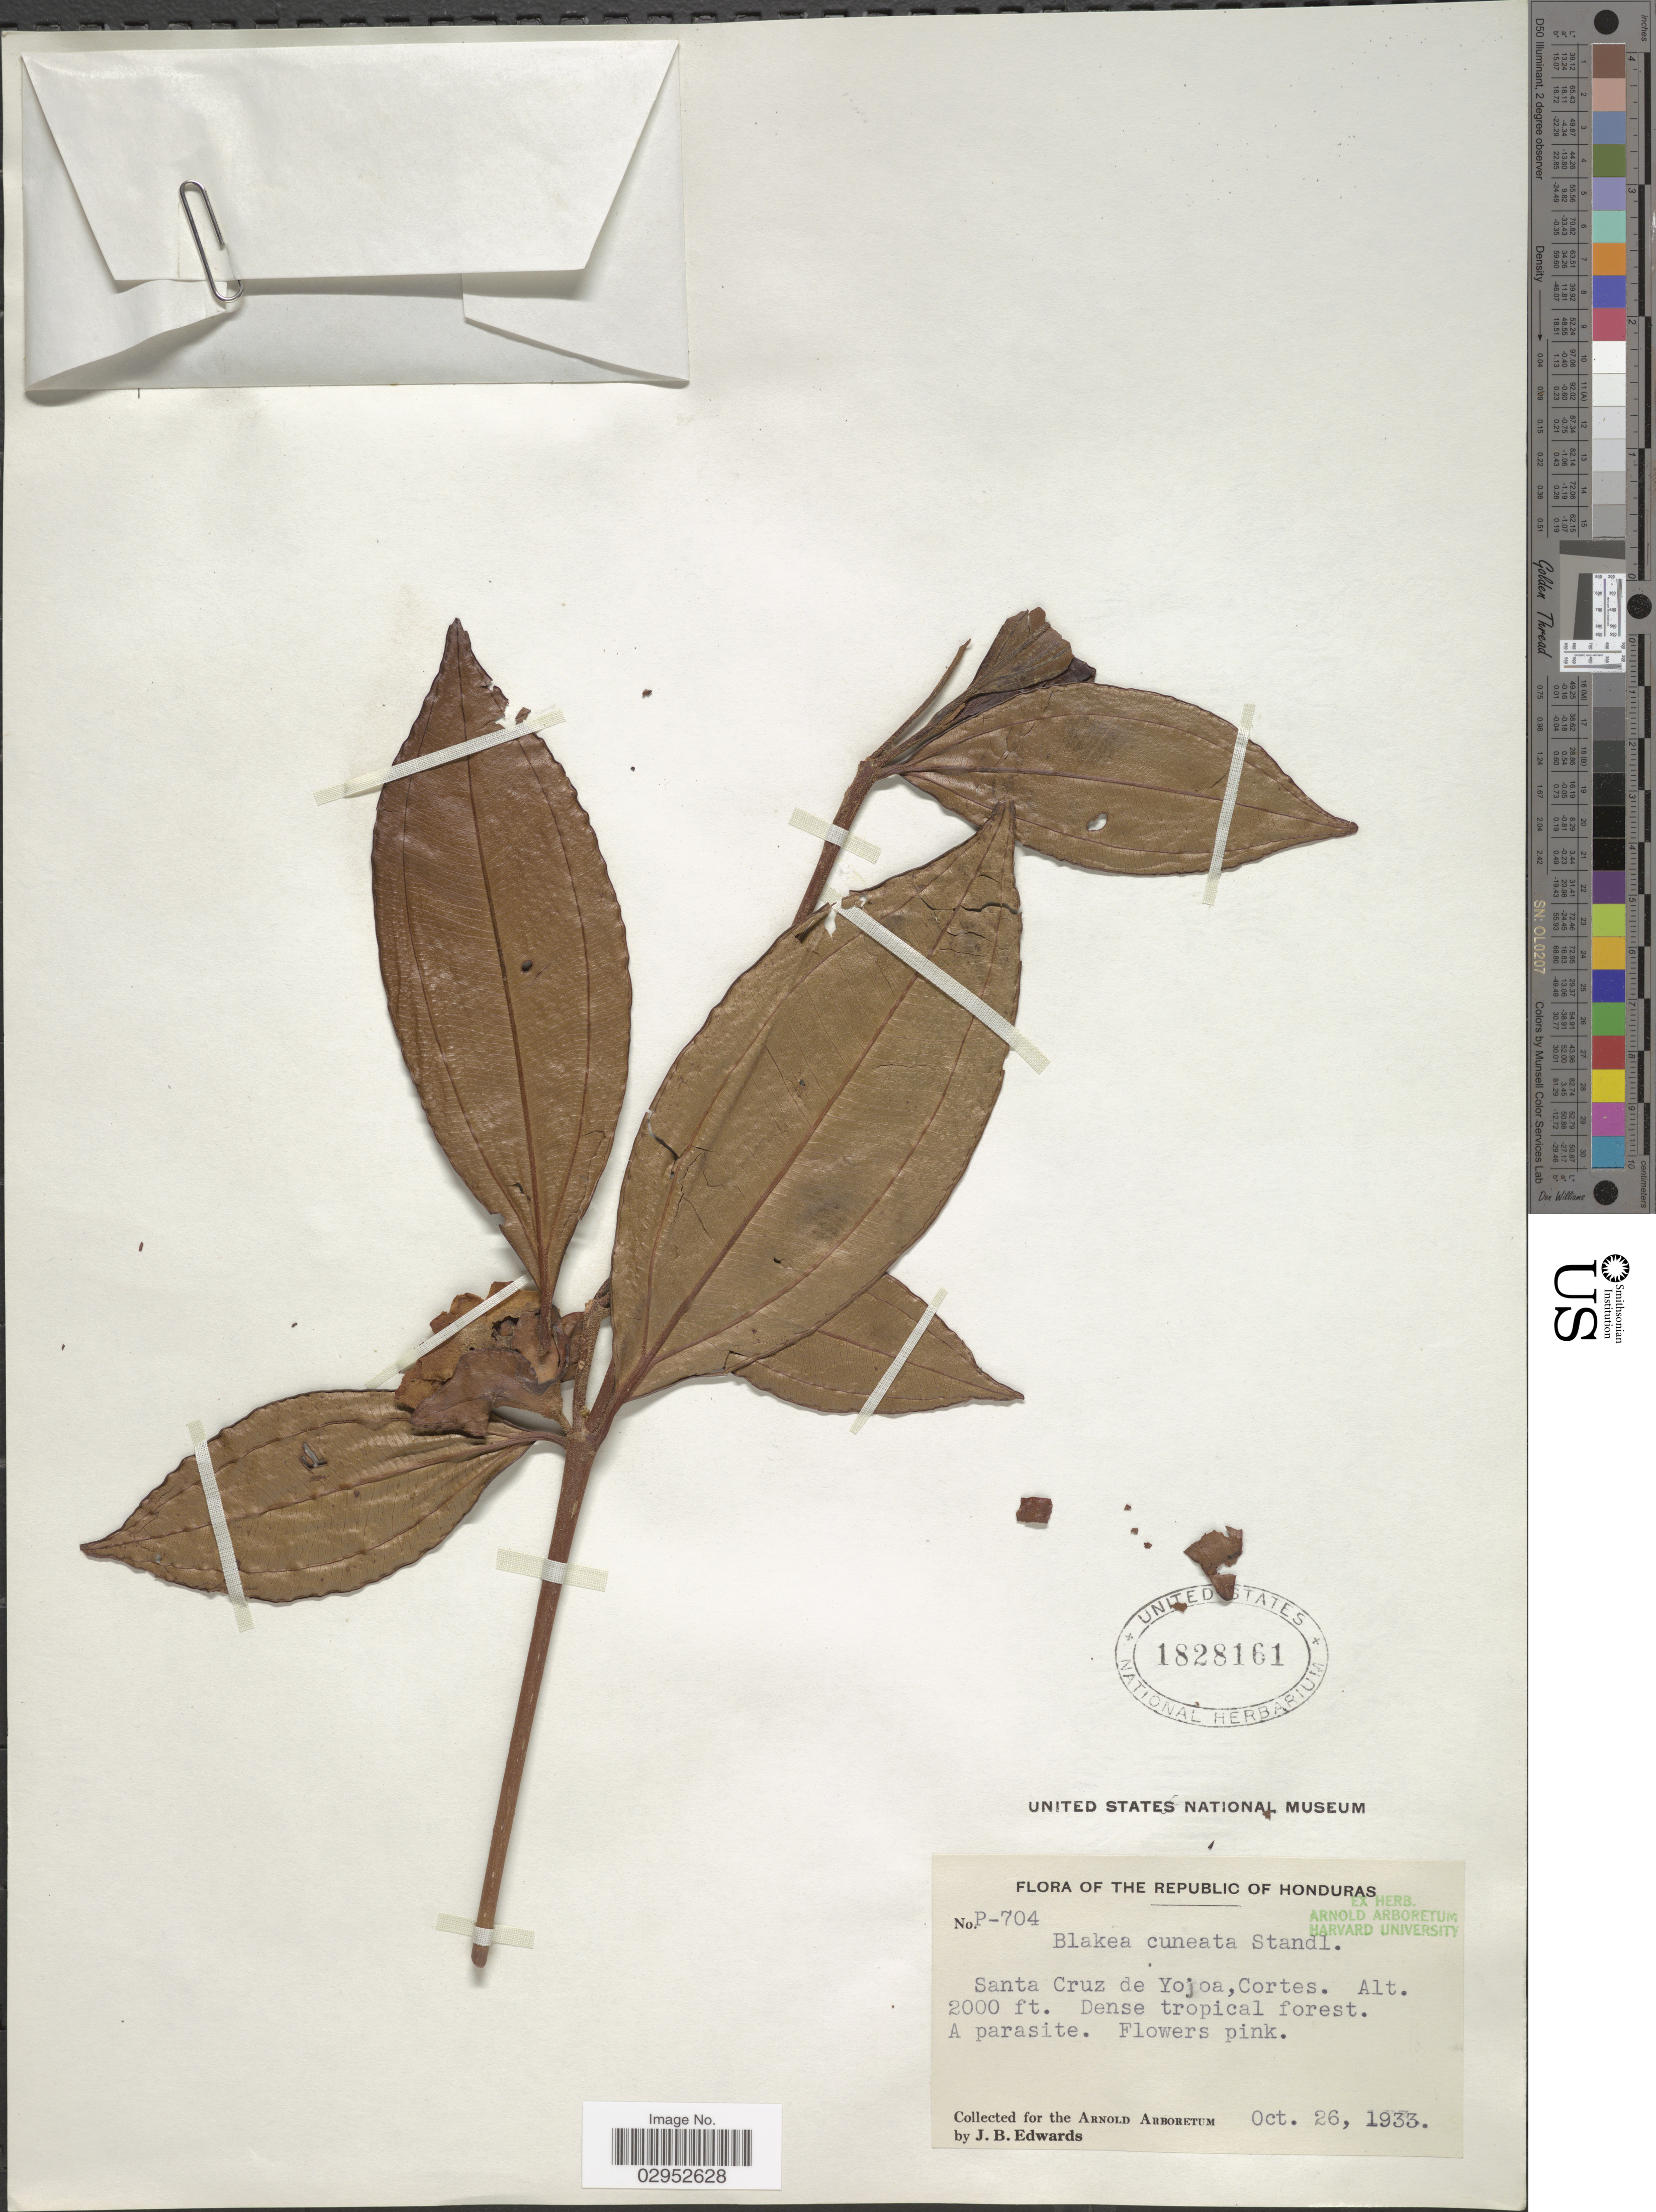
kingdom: Plantae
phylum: Tracheophyta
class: Magnoliopsida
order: Myrtales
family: Melastomataceae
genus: Blakea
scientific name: Blakea cuneata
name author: Standl.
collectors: J. B. Edwards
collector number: P-704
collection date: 1933-10-26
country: Honduras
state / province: Cortés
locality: Santa Cruz de Yojoa, Cortes.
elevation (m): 610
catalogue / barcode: US 1828161